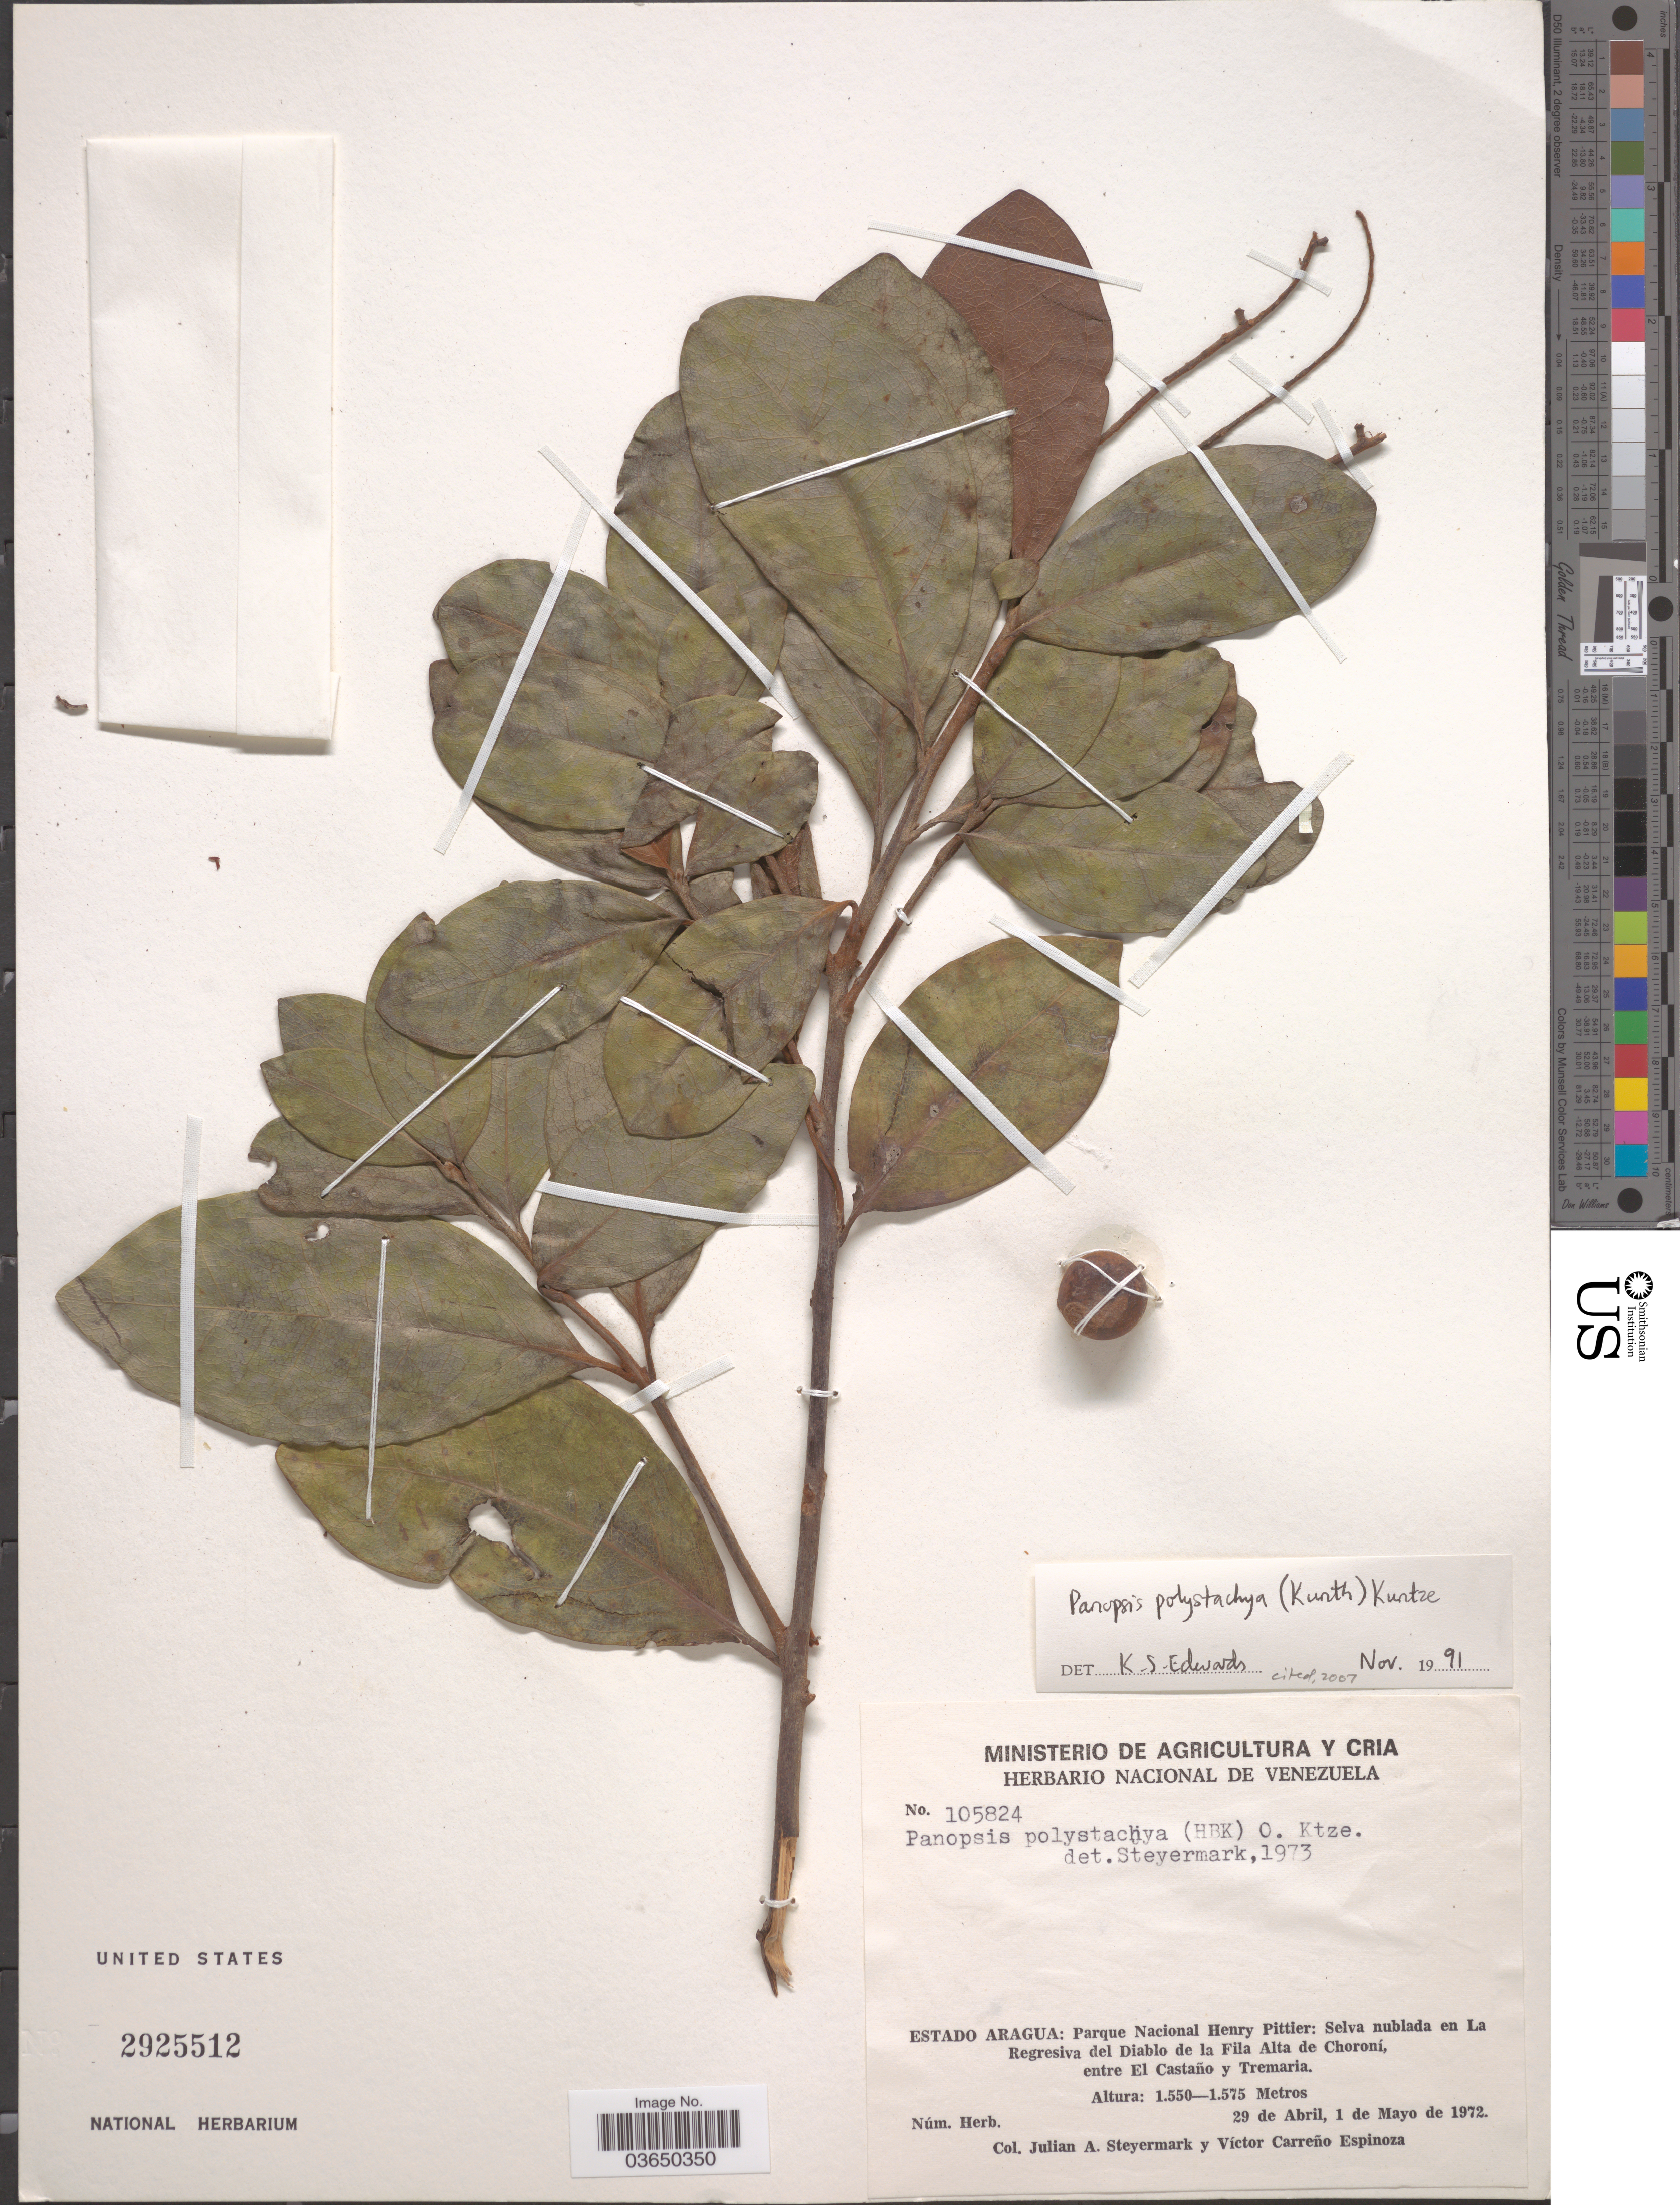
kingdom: Plantae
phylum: Tracheophyta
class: Magnoliopsida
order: Proteales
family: Proteaceae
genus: Panopsis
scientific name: Panopsis polystachya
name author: (Kunth) Kuntze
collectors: J. Steyermark & V. Espinoza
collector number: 105824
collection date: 1972-04-29/1972-05-01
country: Venezuela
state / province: Aragua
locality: Estado Aragua: Parque Nacional Henry Pittier: Selva nublada en La Regresiva del Diablo de la Fila Alta de Choroní, entre El Castaño y Tremaria.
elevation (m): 1550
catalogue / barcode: US 2925512